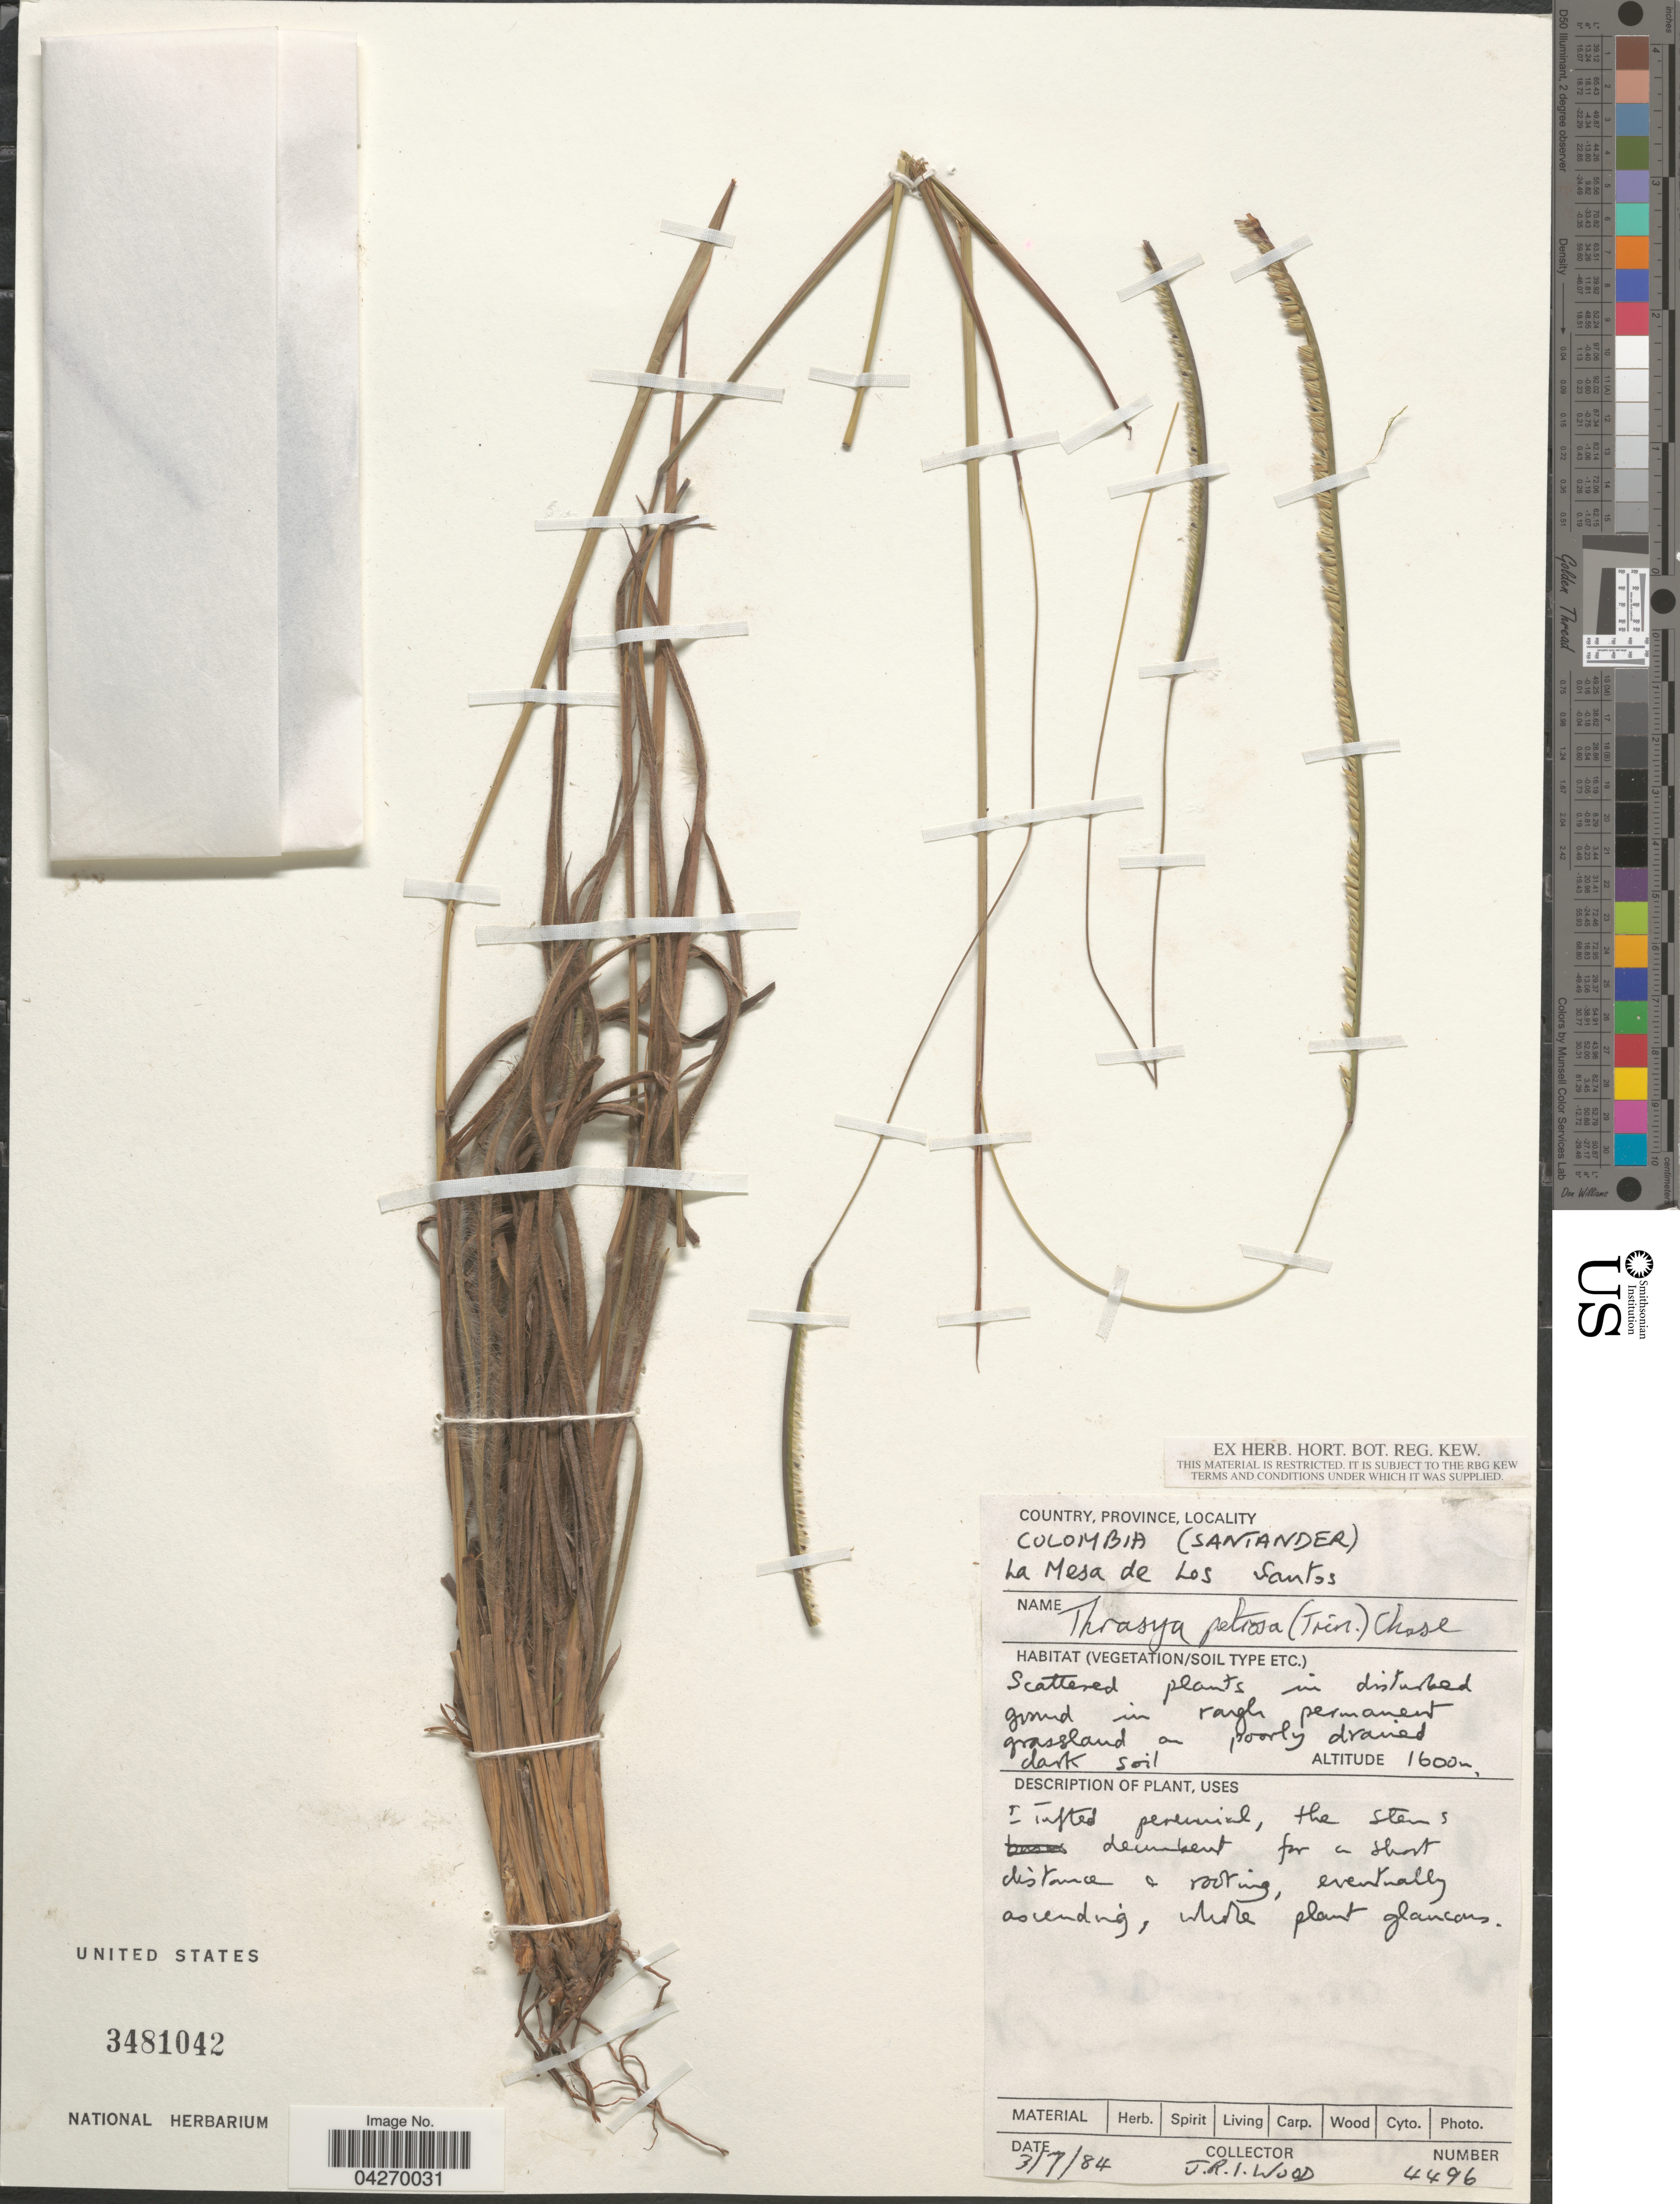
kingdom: Plantae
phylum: Tracheophyta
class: Liliopsida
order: Poales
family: Poaceae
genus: Paspalum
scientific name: Paspalum foliiforme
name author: S. Denham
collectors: J. R. I. Wood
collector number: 4496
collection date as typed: Transcribed d/m/y: 3/7/84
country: Colombia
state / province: Santander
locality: La Mesa de Los Santos. In disturbed ground in rough permanent grassland on poorly drained dark soil.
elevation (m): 1600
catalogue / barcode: US 3481042